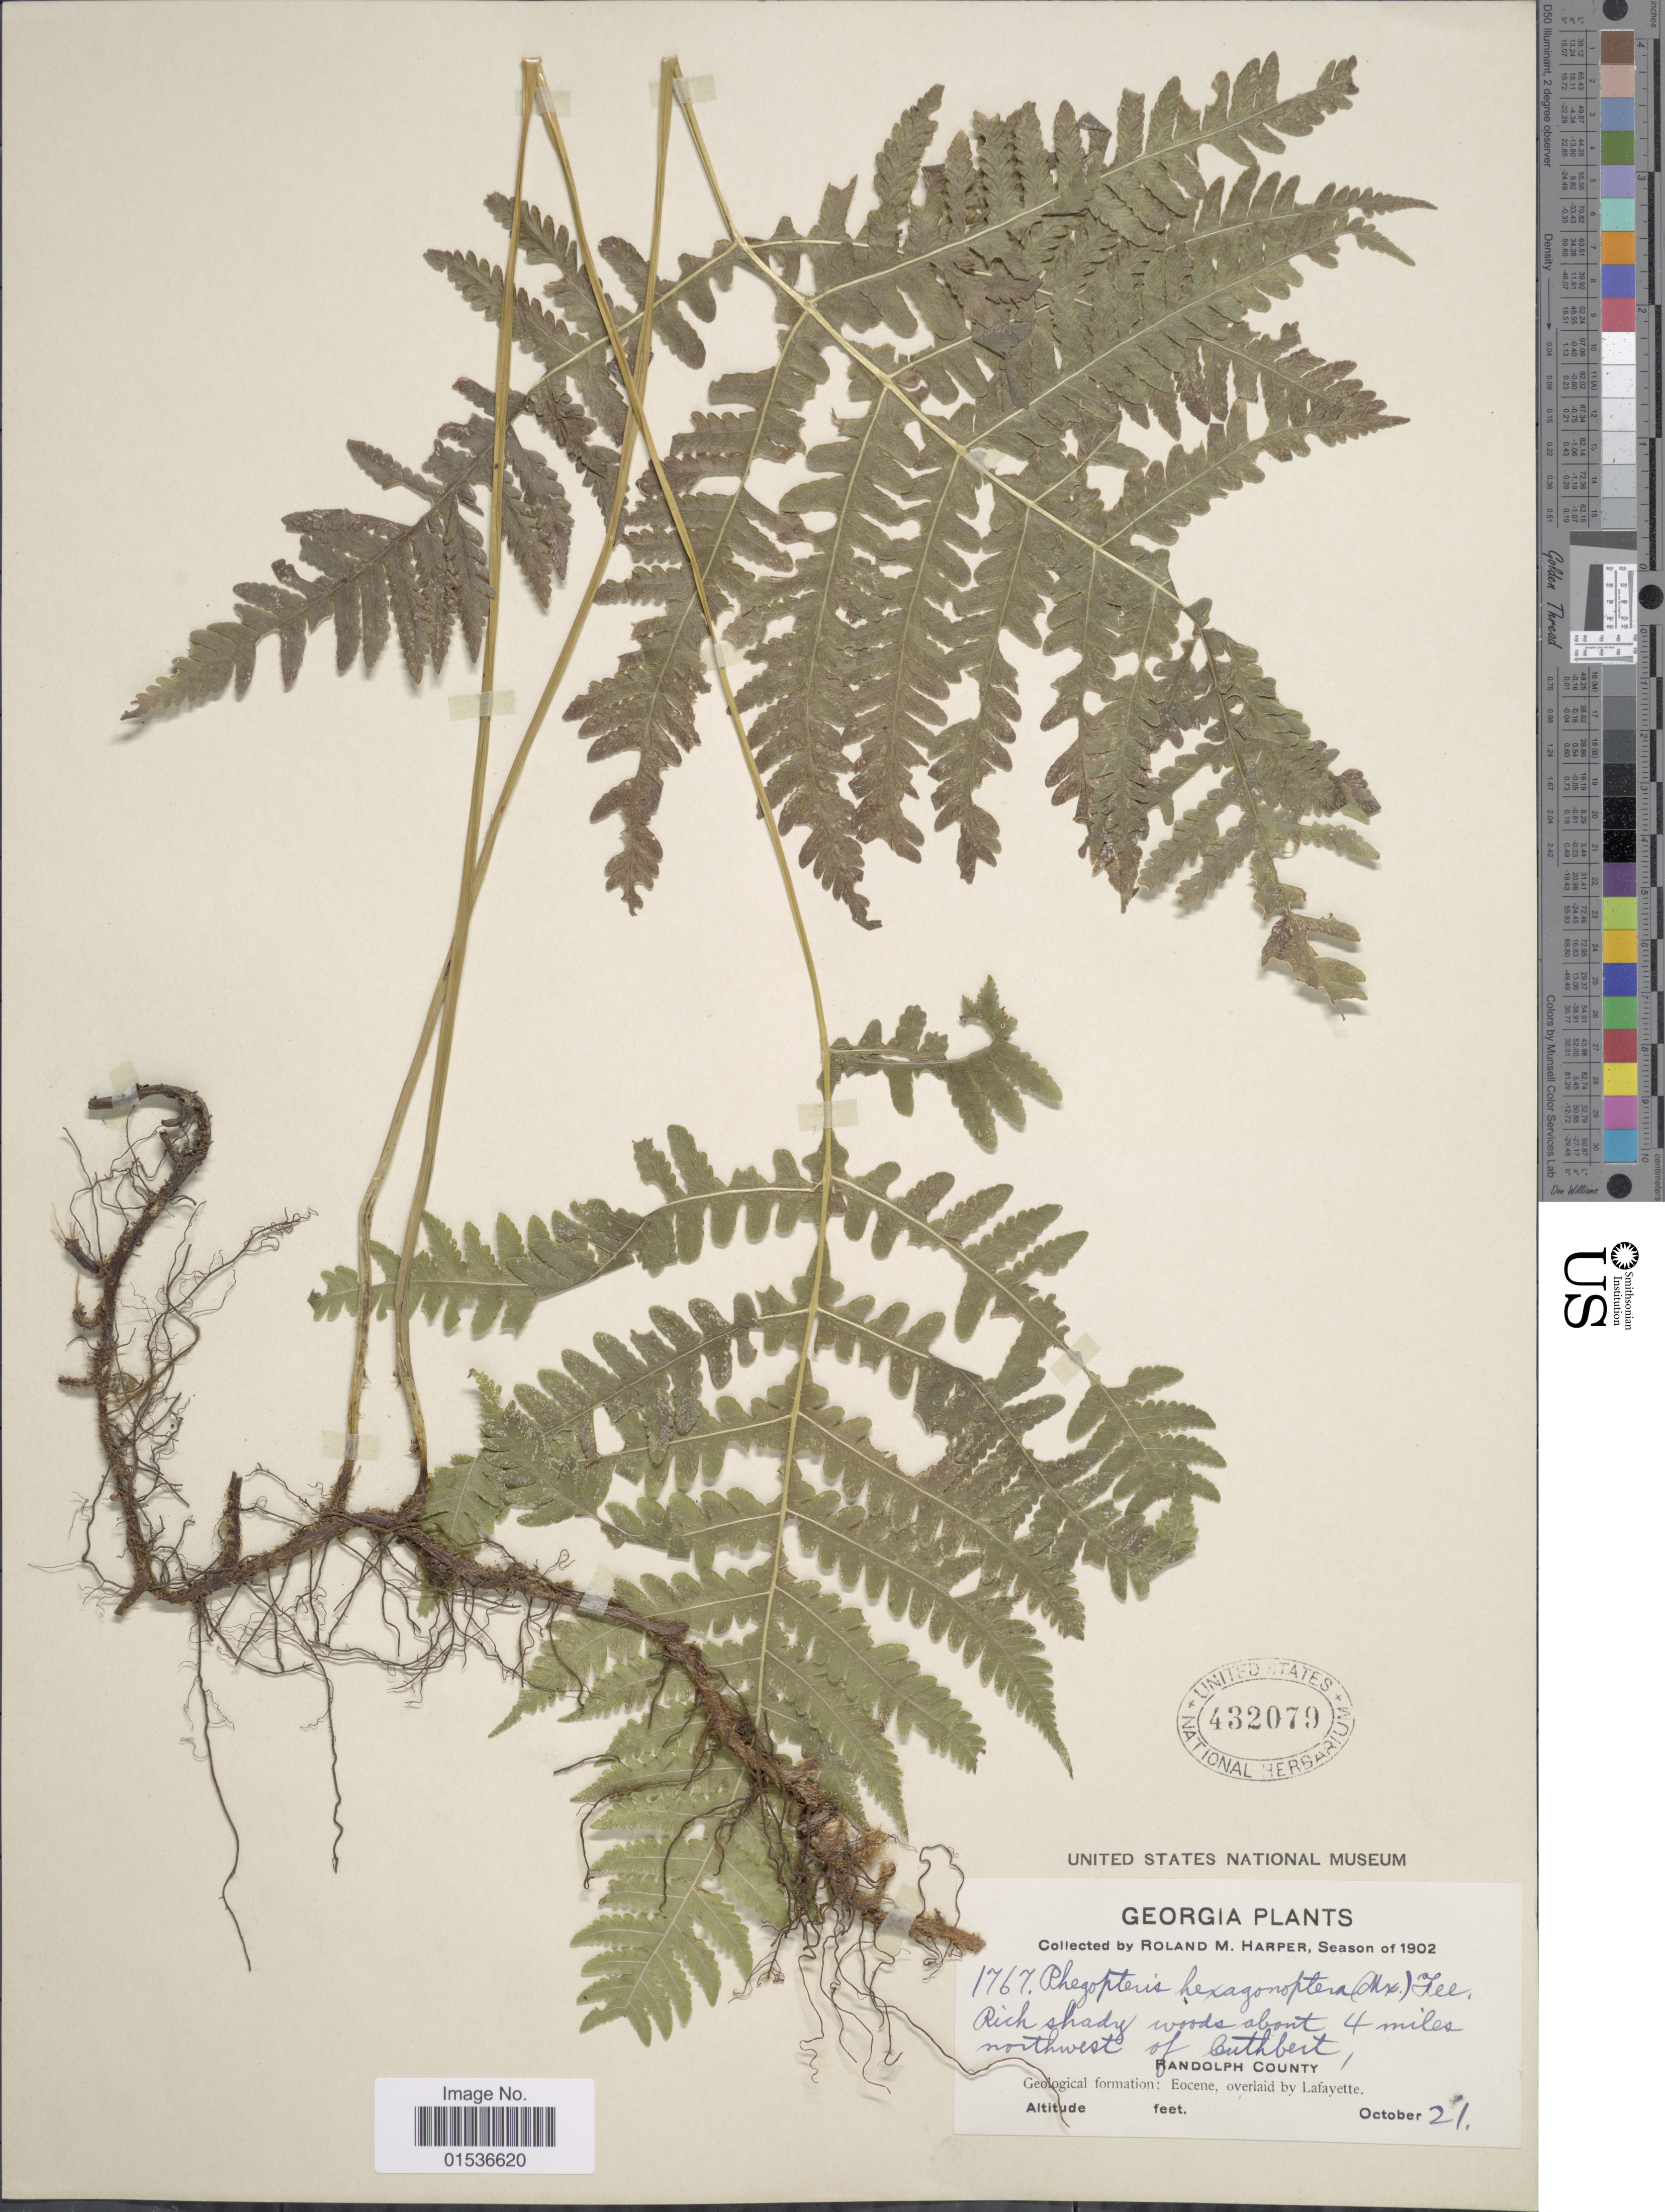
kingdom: Plantae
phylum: Tracheophyta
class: Polypodiopsida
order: Polypodiales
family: Thelypteridaceae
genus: Phegopteris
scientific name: Phegopteris hexagonoptera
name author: (Michx.) Fée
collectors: R. M. Harper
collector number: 1767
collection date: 1902-10-21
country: United States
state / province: Georgia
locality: Georgia, 4 miles northwest of Cuthbert, Randolph County.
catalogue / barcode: US 432079